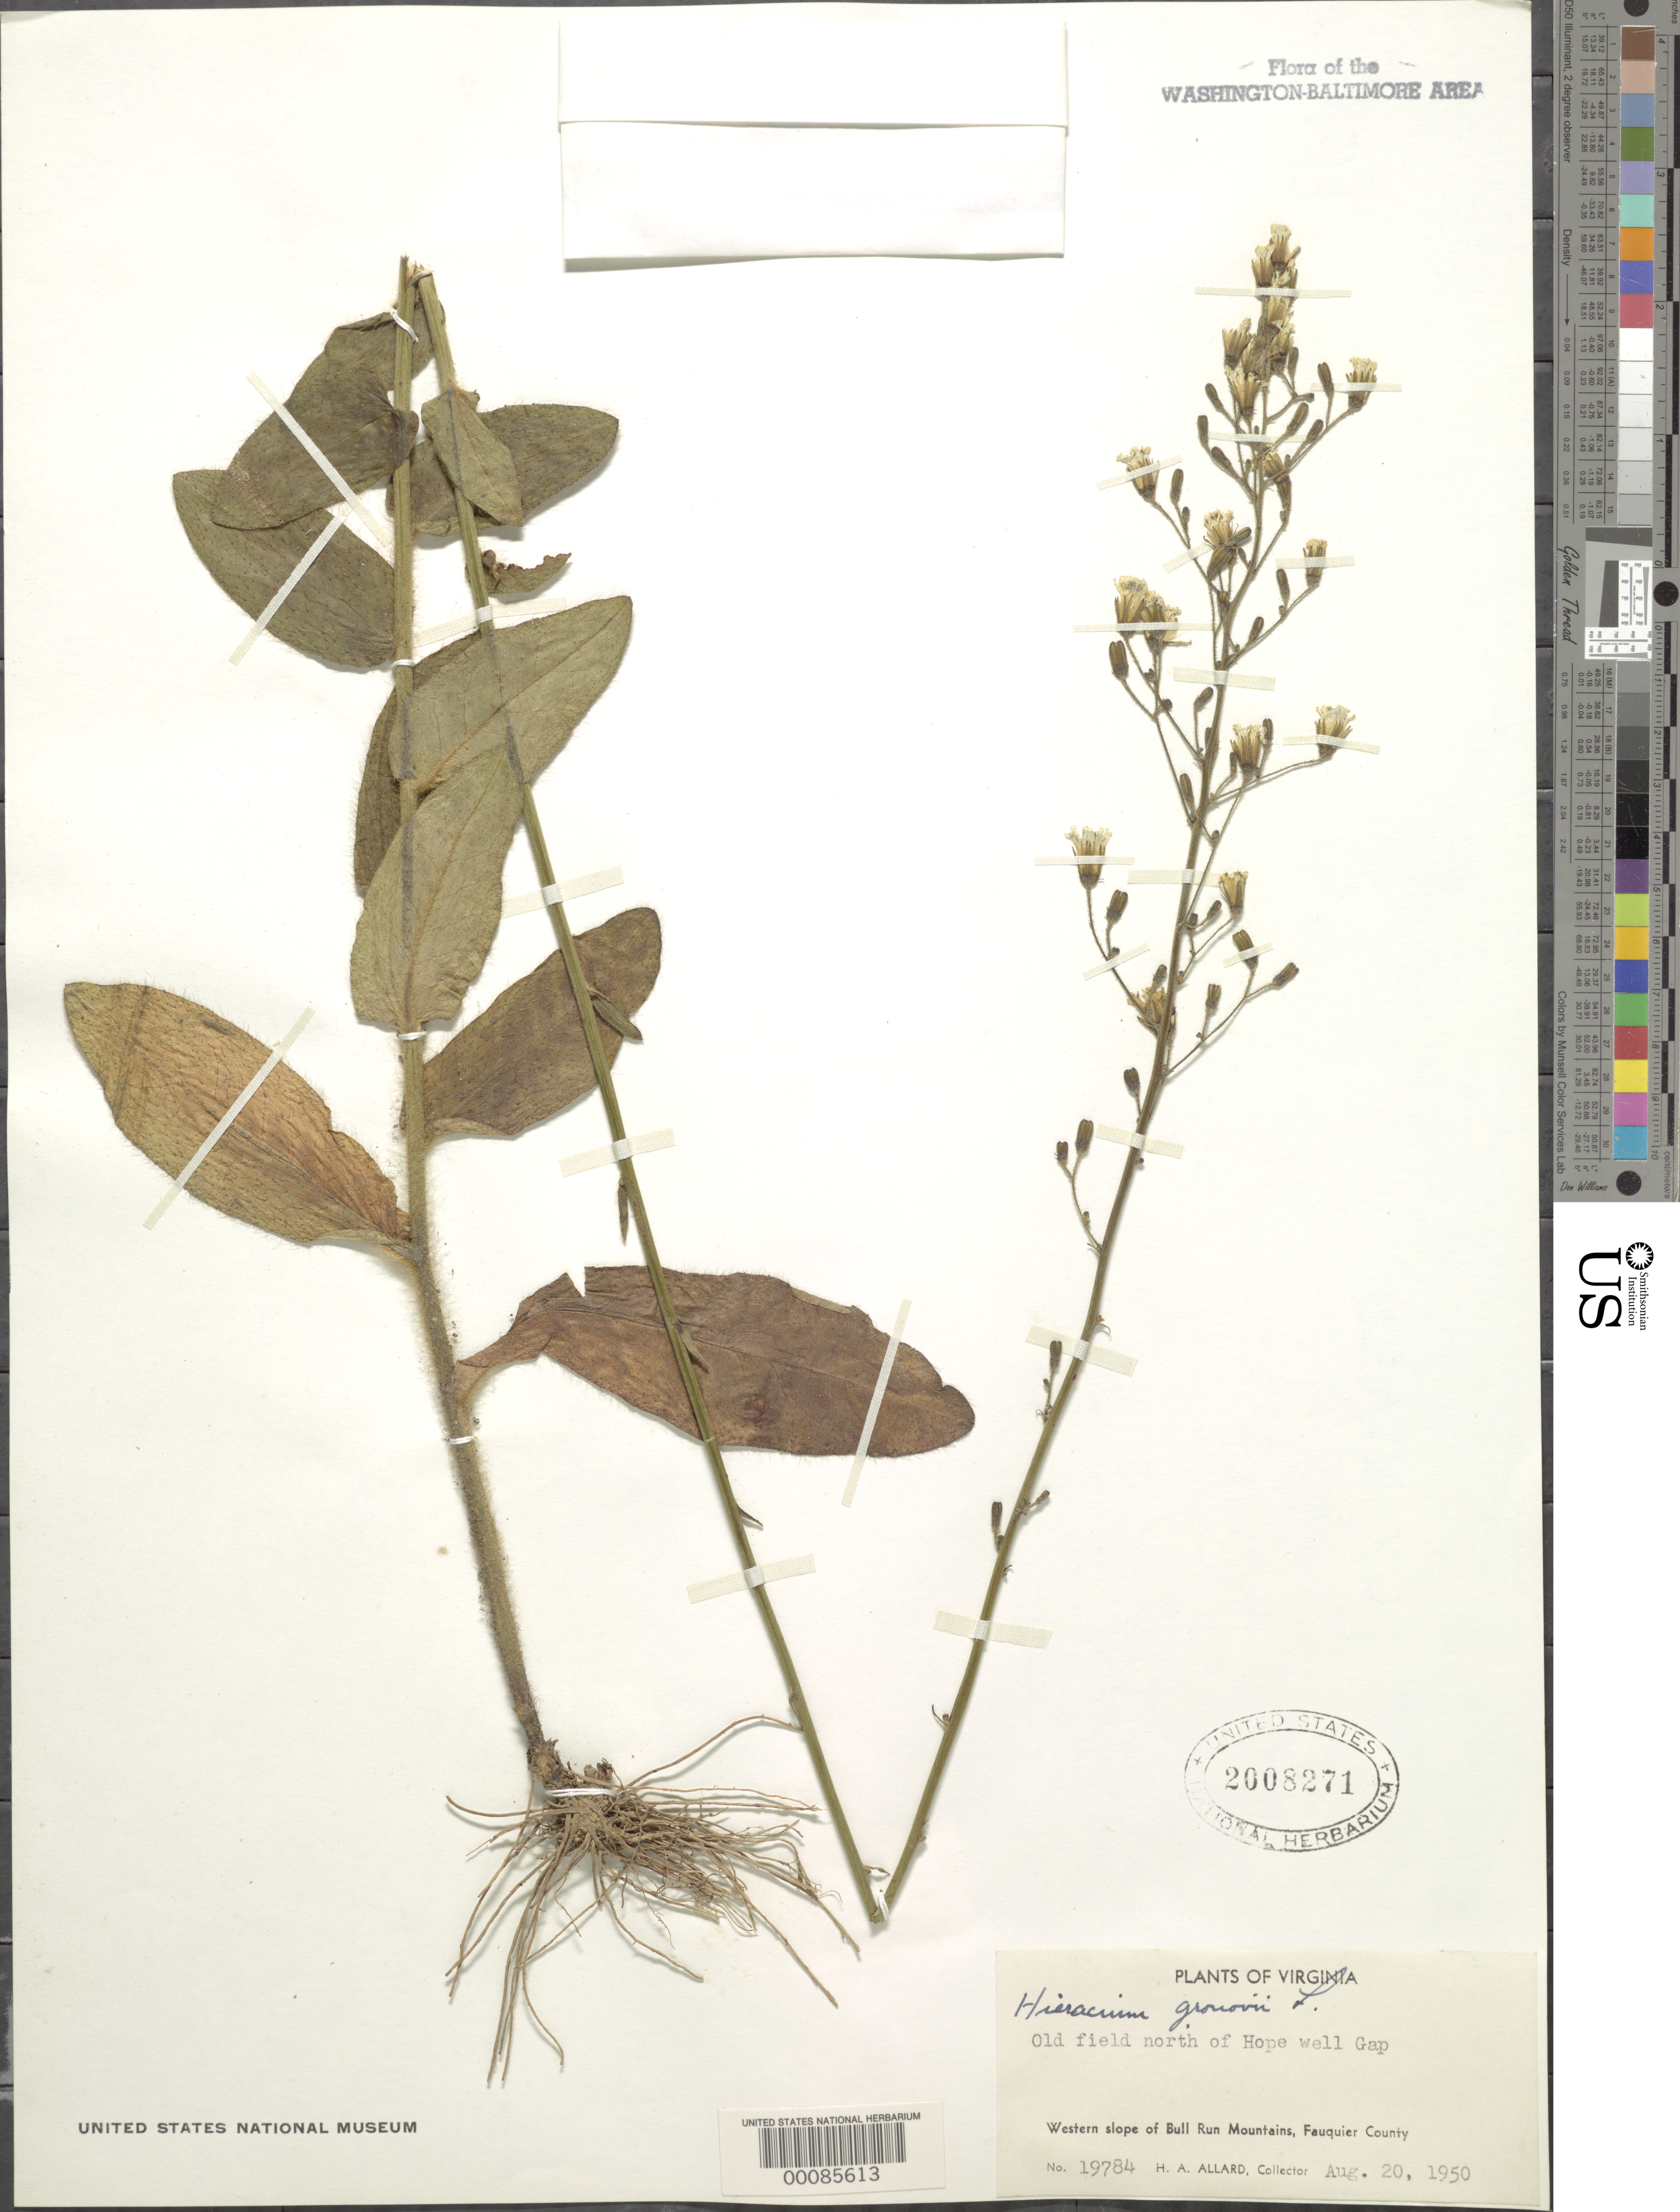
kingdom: Plantae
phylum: Tracheophyta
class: Magnoliopsida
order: Asterales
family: Asteraceae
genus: Hieracium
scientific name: Hieracium gronovii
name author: L.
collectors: H. A. Allard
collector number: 19784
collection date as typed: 20 Aug 1950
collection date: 1950-08-20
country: United States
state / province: Virginia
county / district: Fauquier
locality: North of Hopewell Gap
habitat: Old field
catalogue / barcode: US 2008271